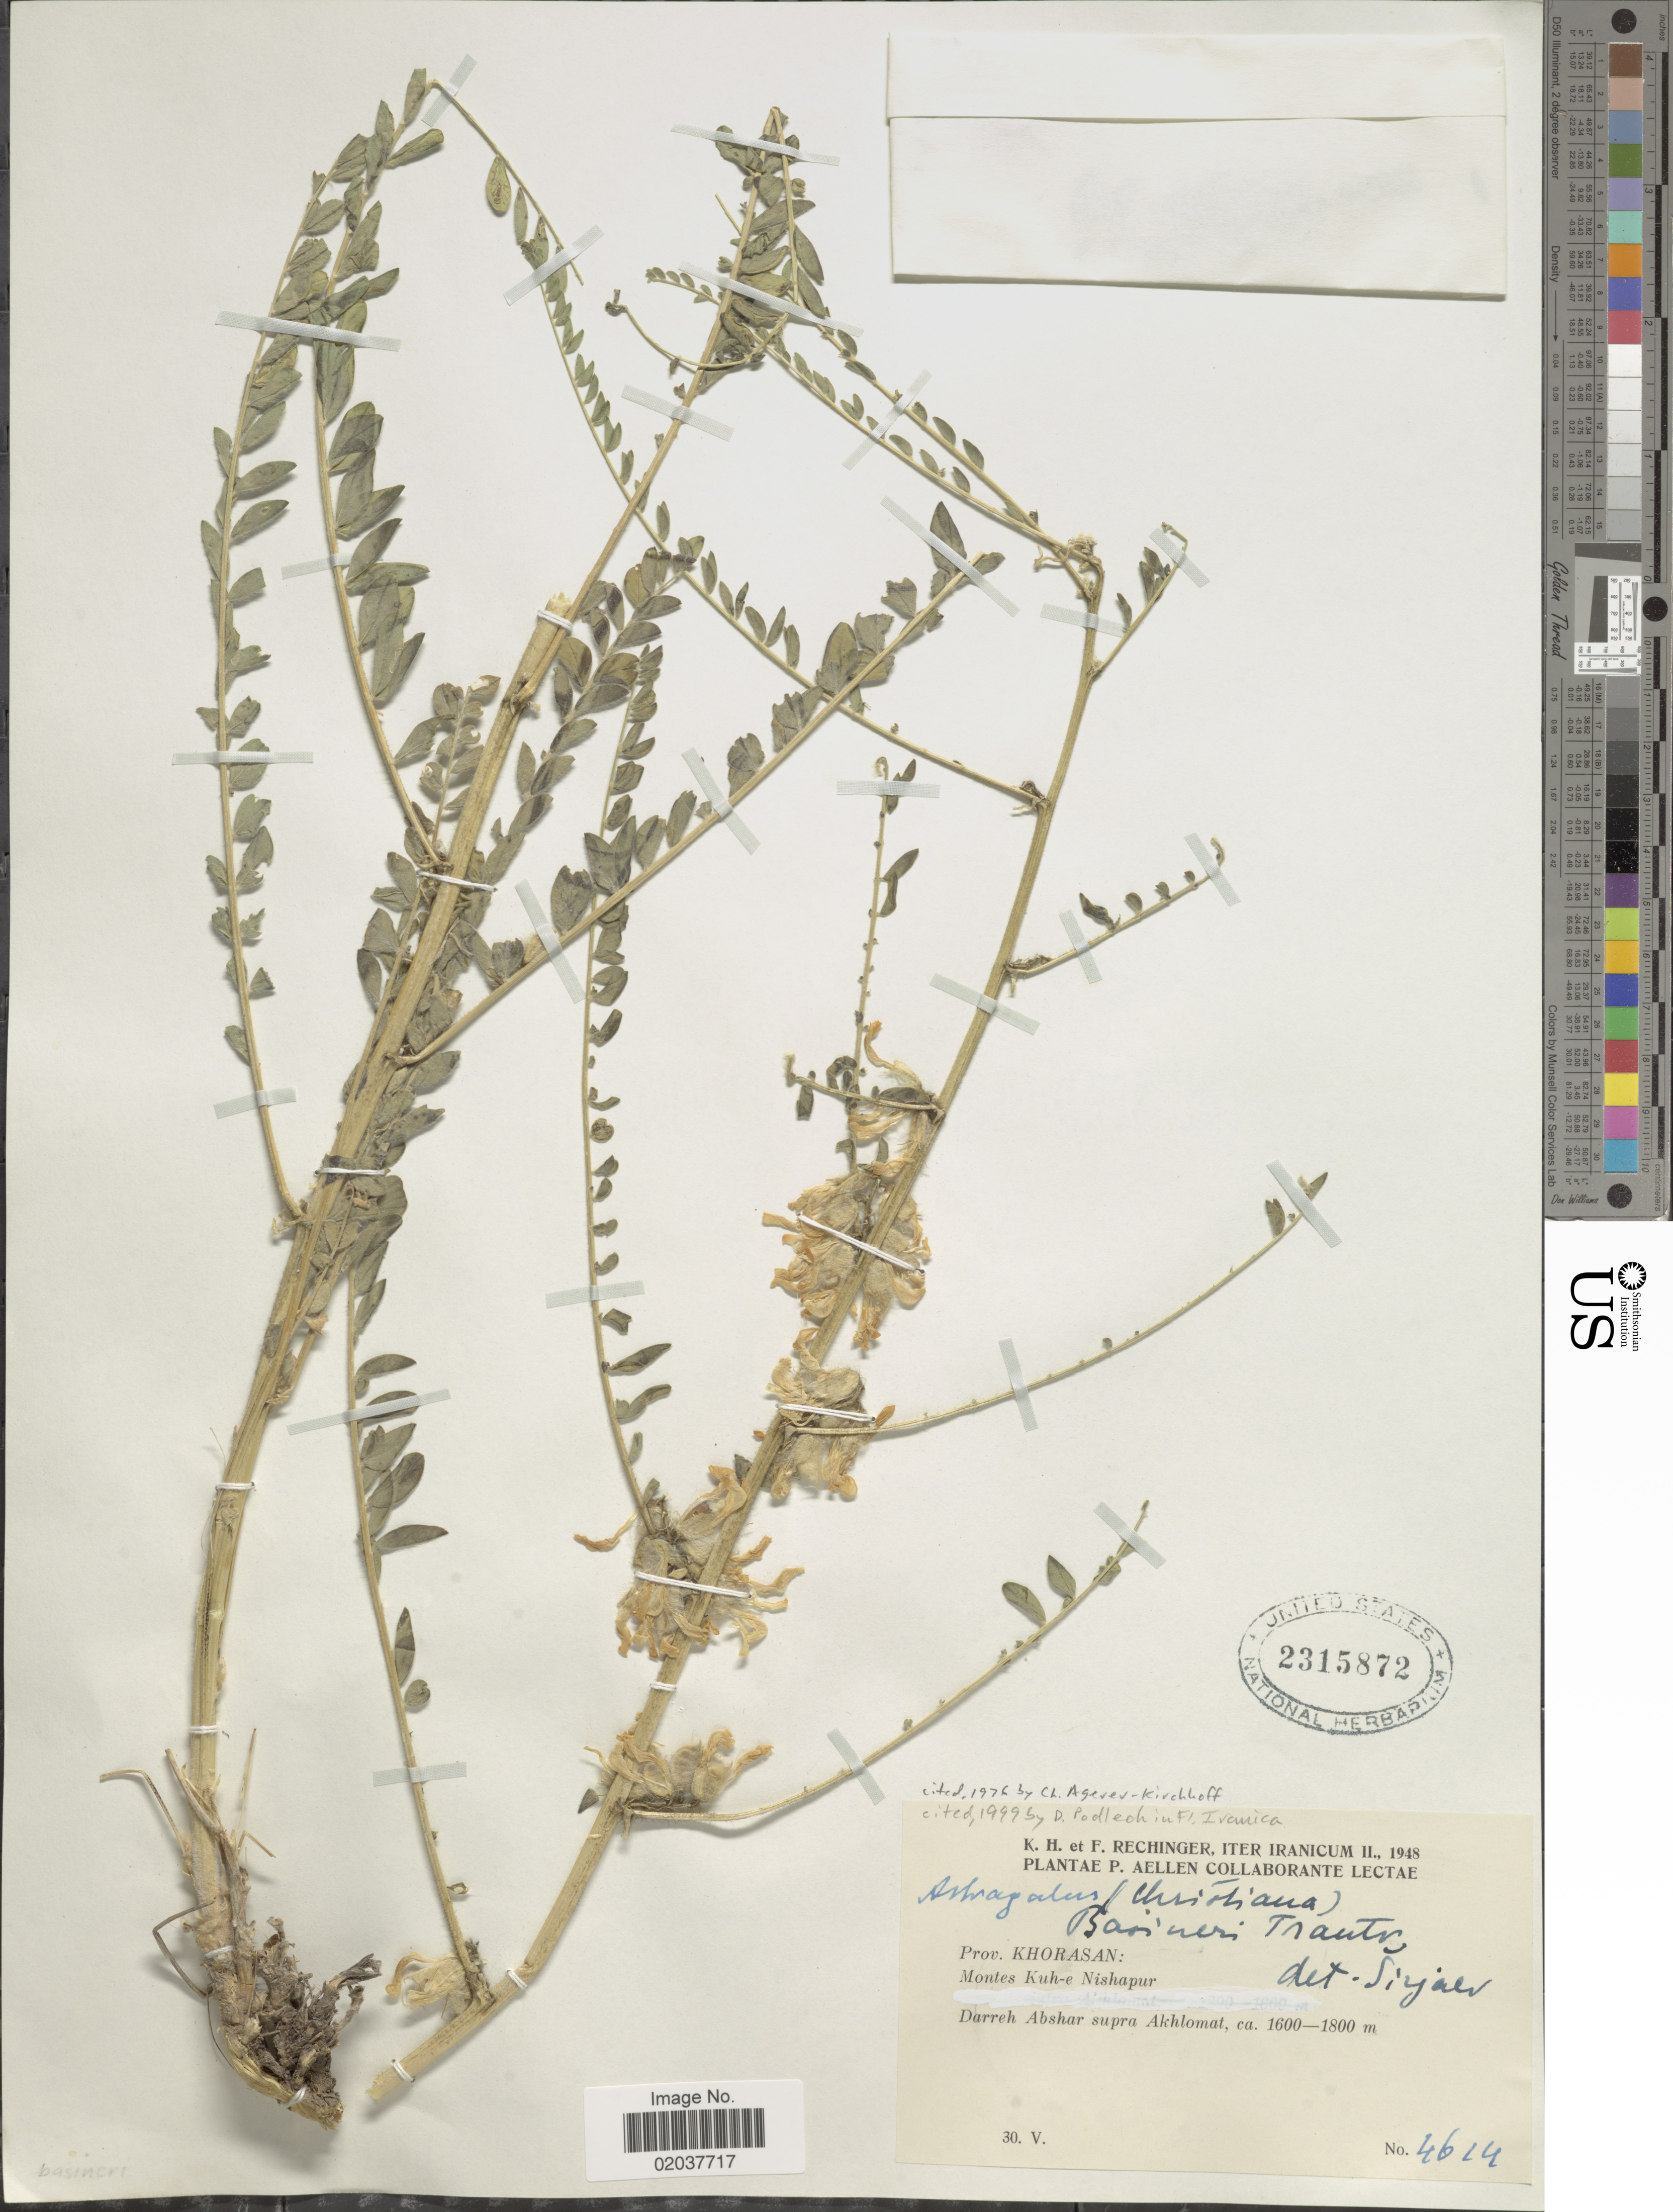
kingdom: Plantae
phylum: Tracheophyta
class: Magnoliopsida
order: Fabales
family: Fabaceae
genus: Astragalus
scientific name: Astragalus basineri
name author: Trautv.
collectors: K. H. Rechinger & F. Rechinger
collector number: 4614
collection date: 1948-05-30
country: Iran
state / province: Khorasan [obsolete]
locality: Montess Kuh-e Nishapur, Darreh Abshar supra Akhlomat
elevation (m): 1600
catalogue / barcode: US 2315872